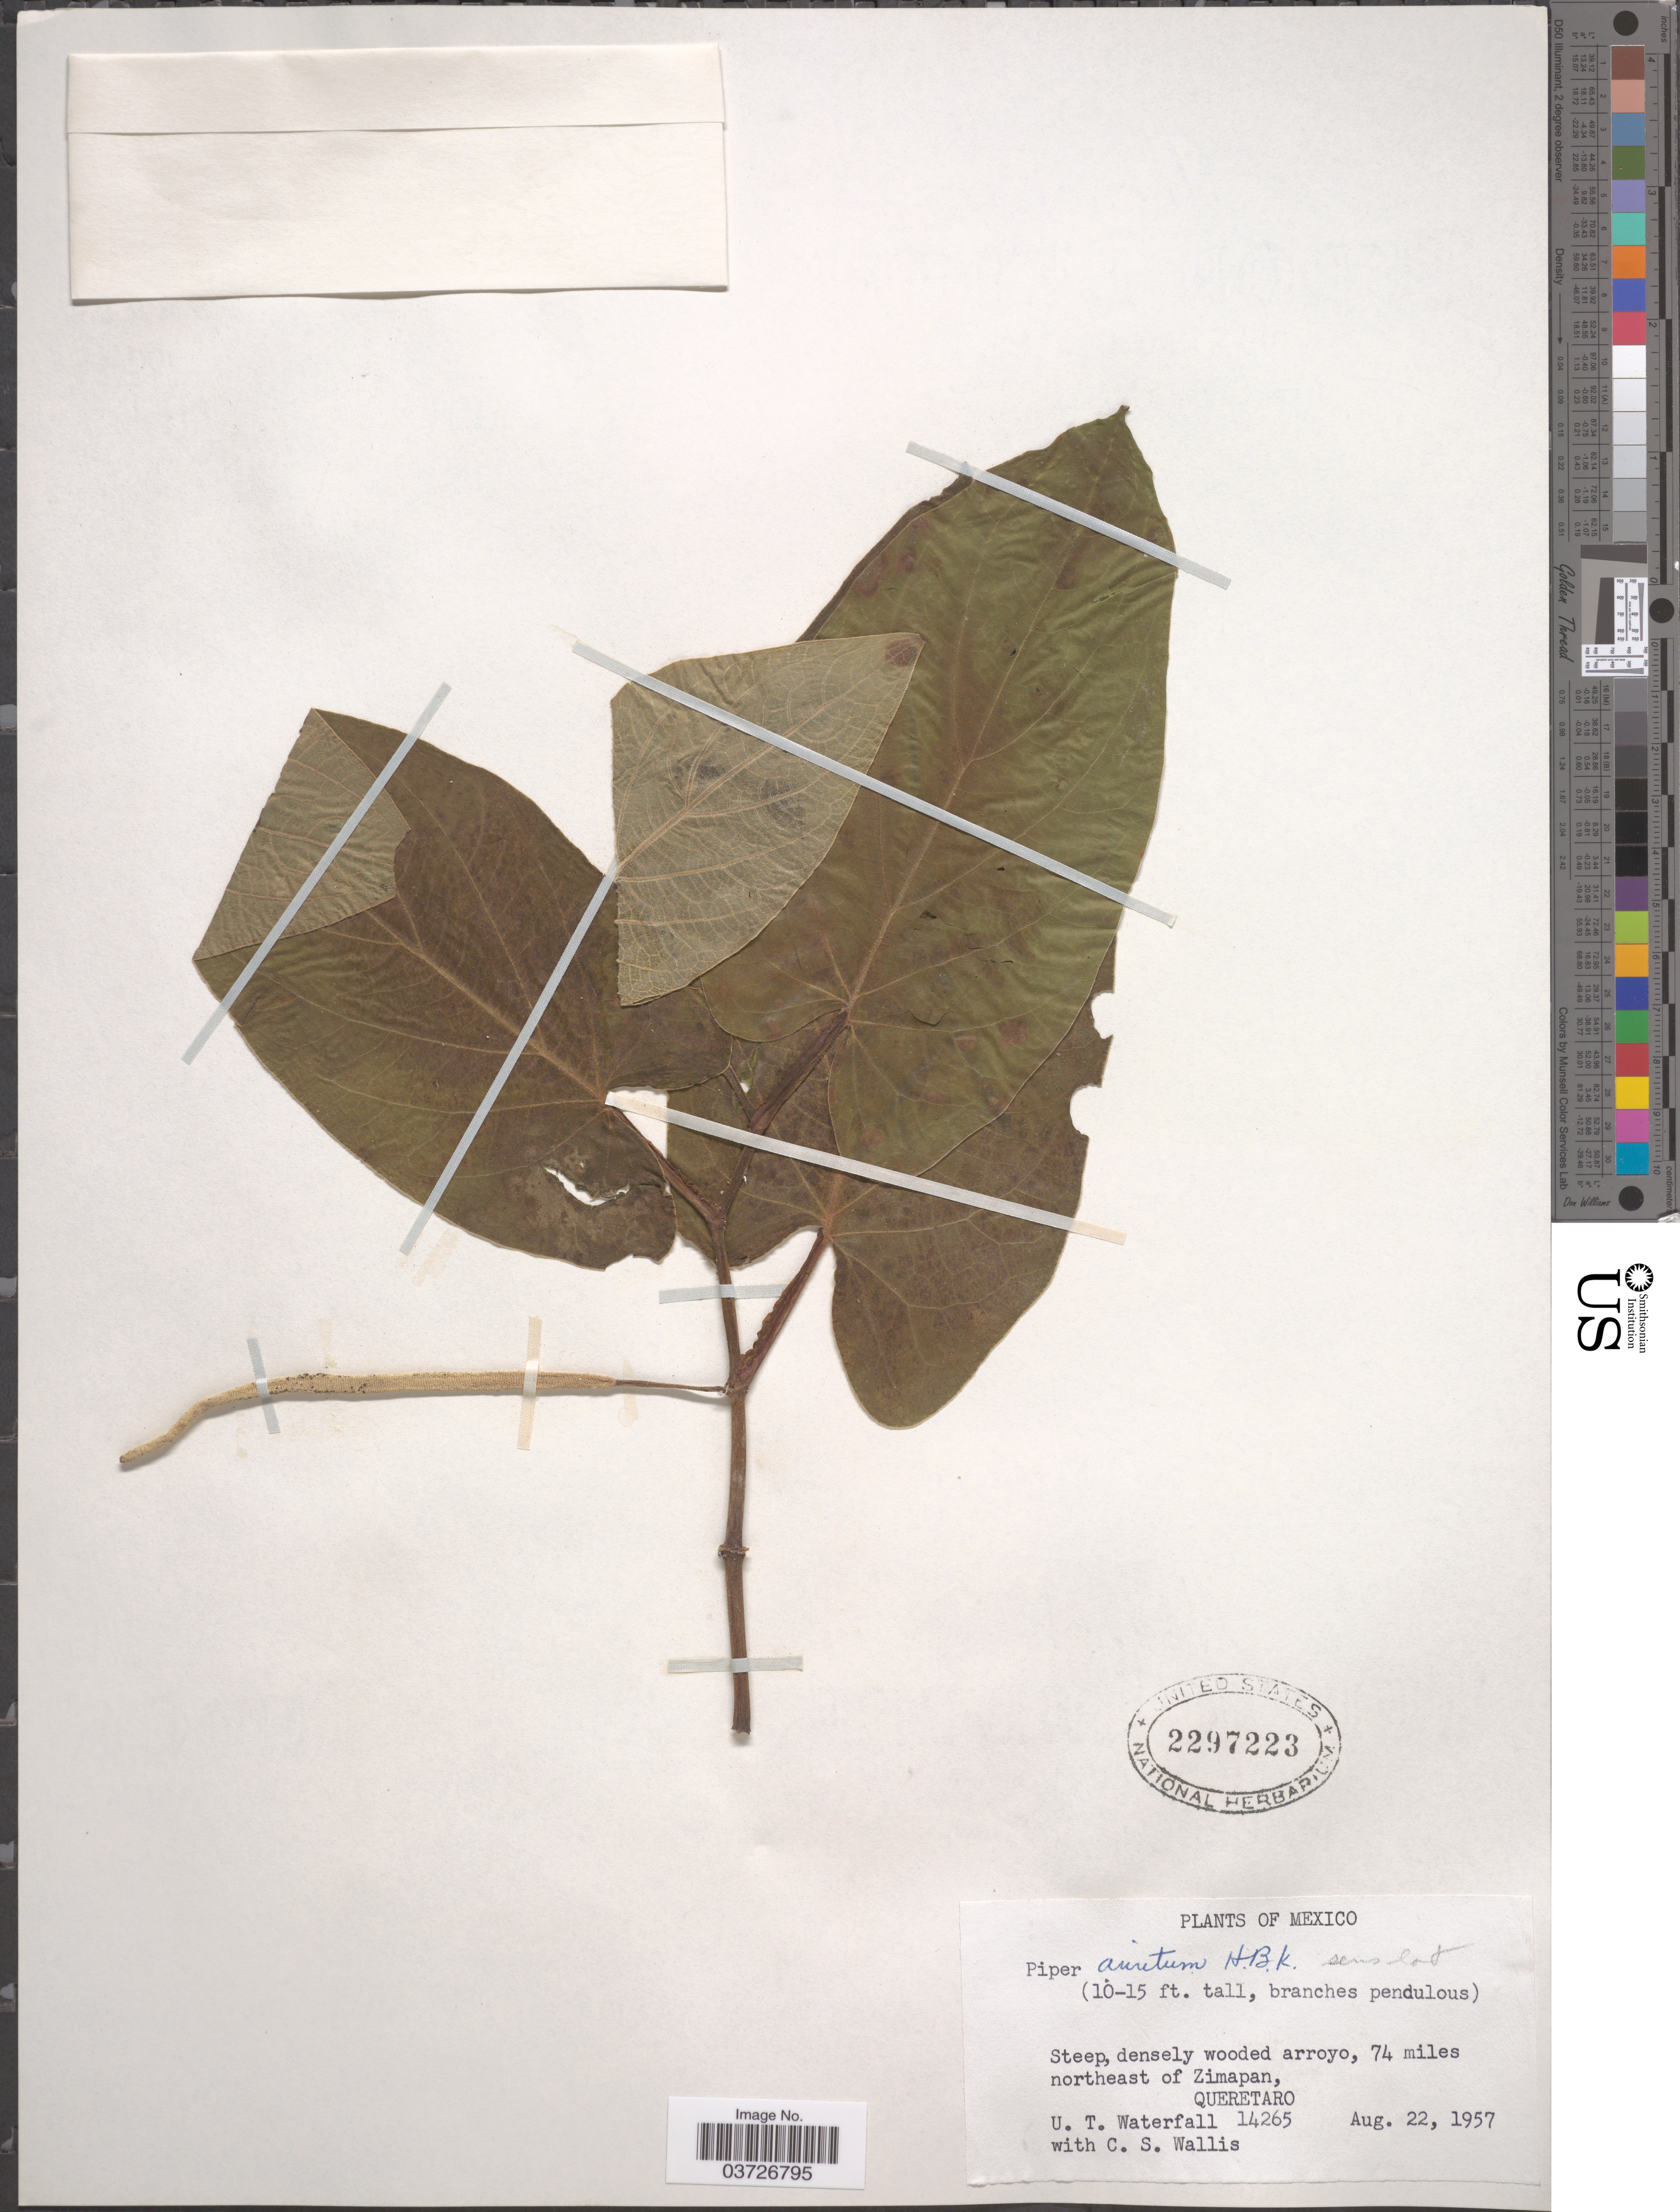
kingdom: Plantae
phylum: Tracheophyta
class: Magnoliopsida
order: Piperales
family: Piperaceae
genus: Piper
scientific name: Piper auritum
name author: Kunth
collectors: U. T. Waterfall & C. S. Wallis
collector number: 14265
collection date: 1957-08-22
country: Mexico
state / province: Querétaro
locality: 74 miles northeast of Zimapan.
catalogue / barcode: US 2297223